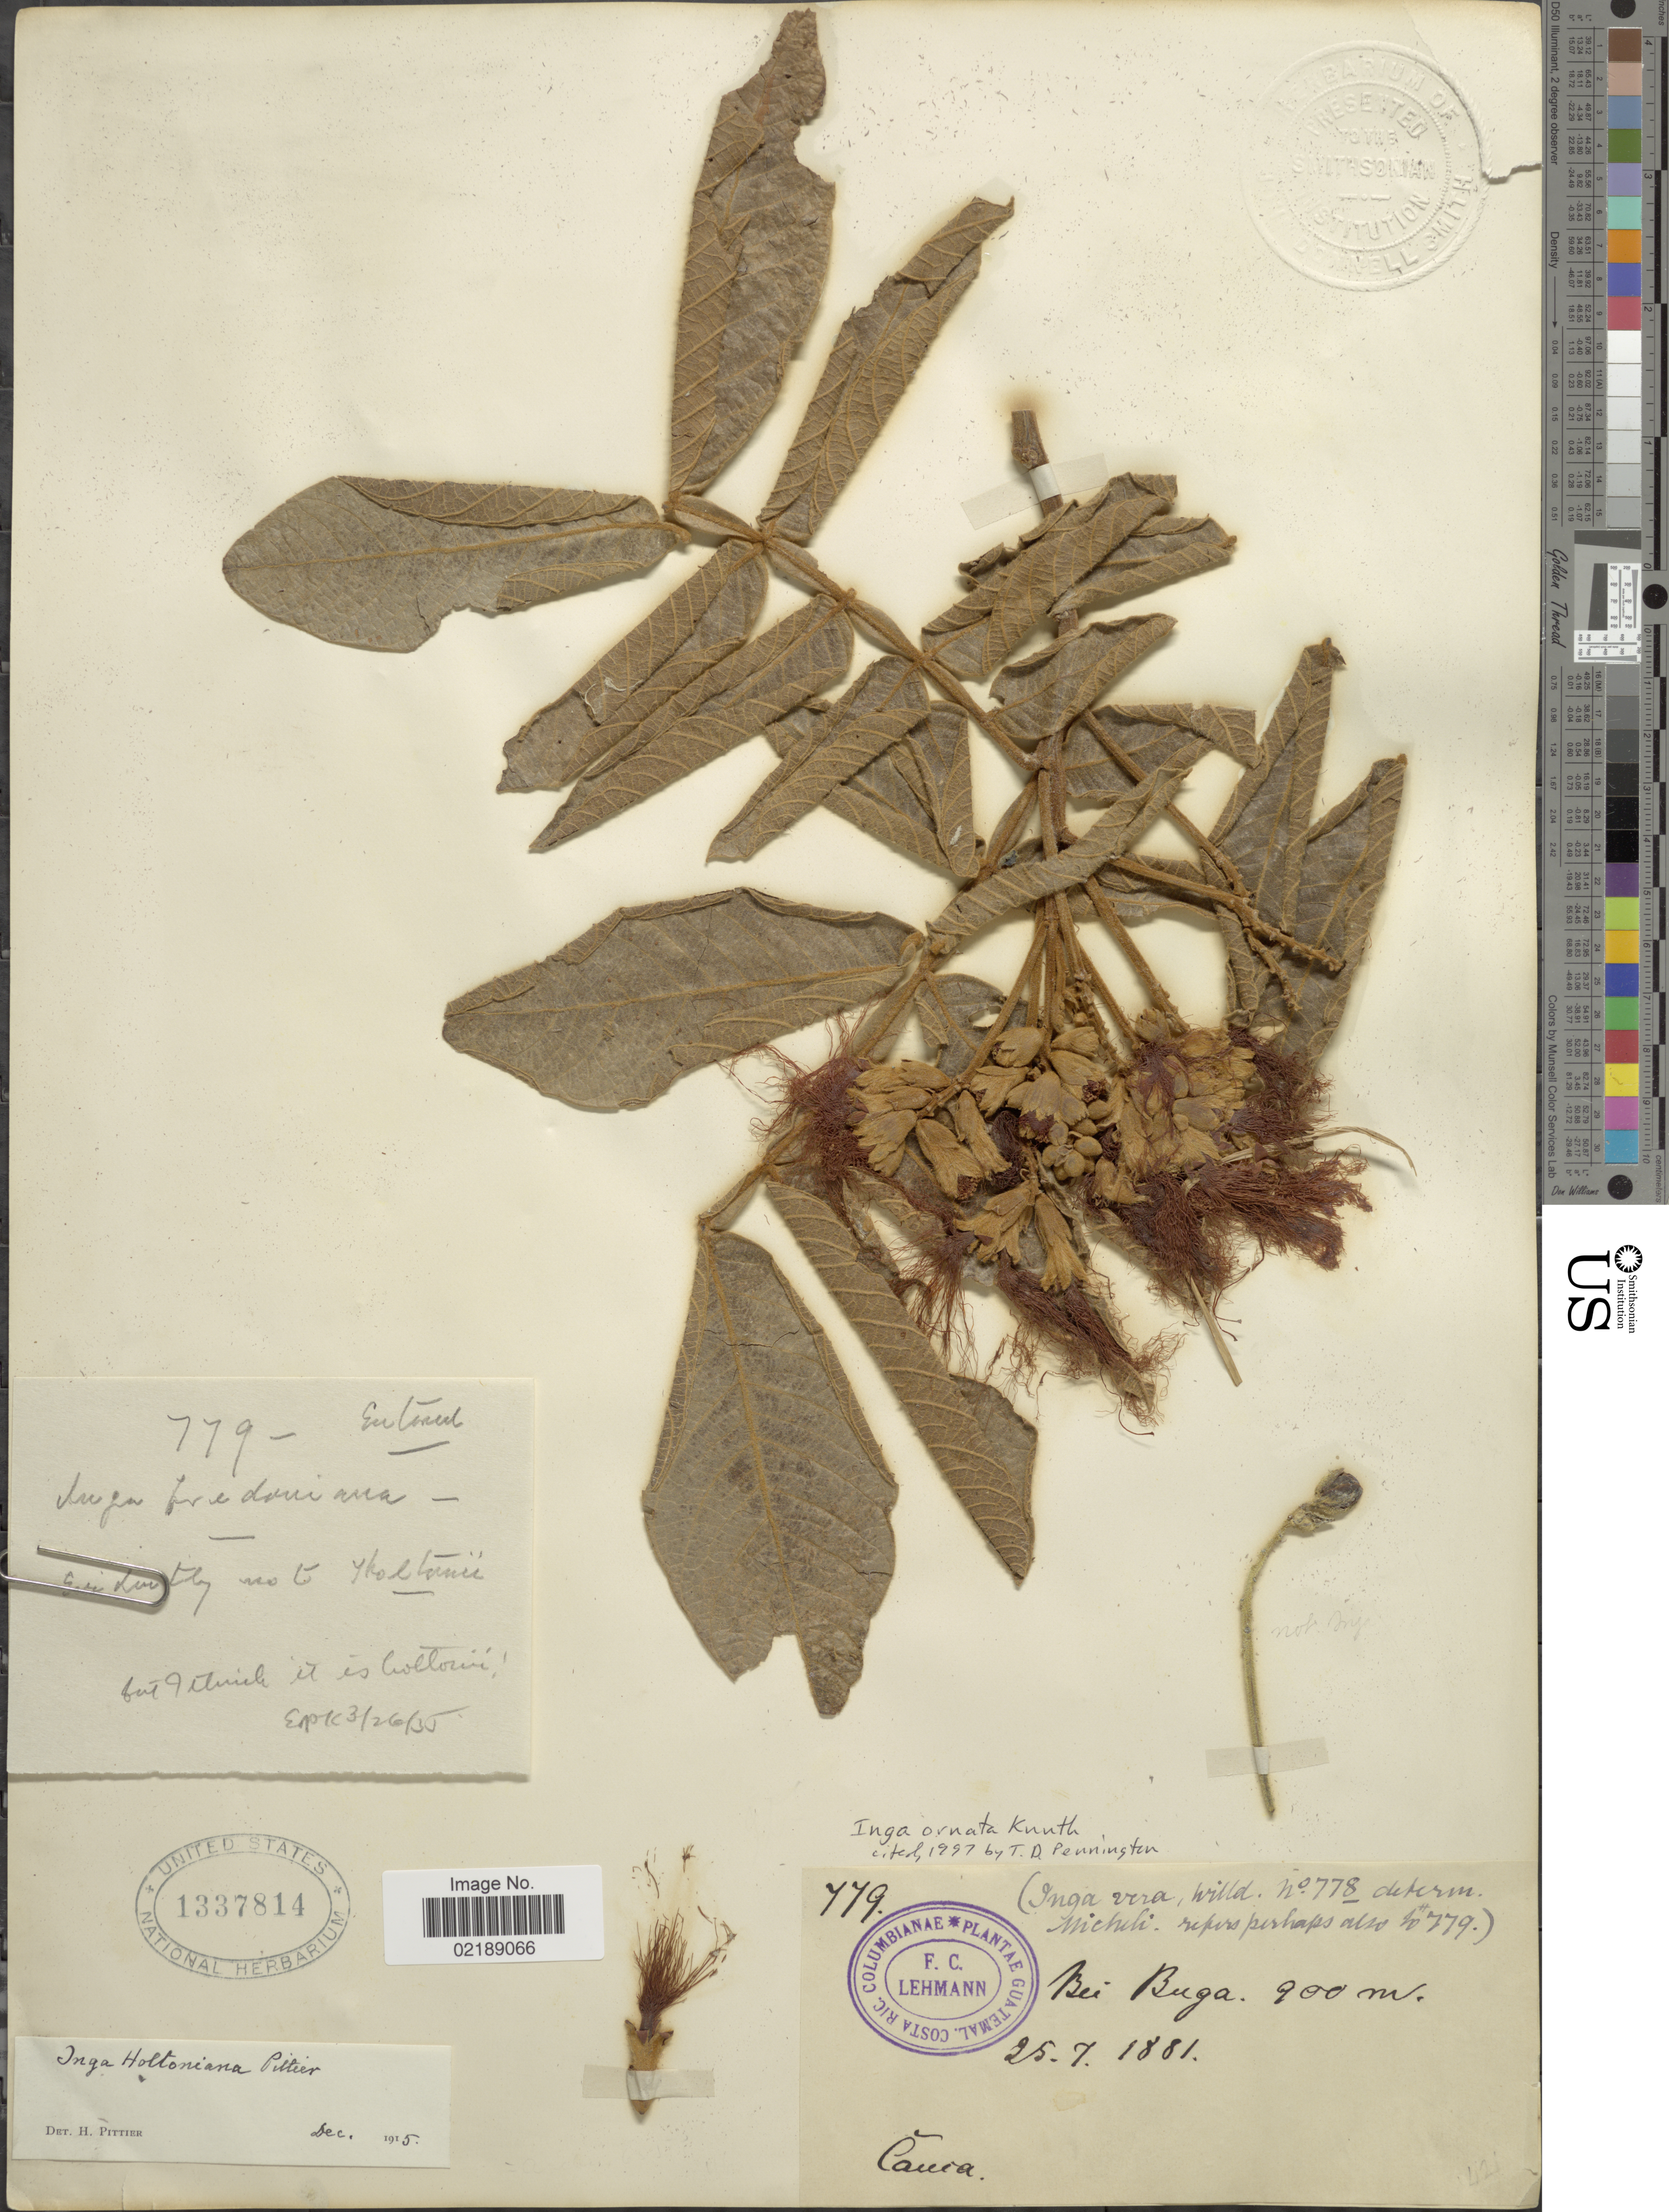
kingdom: Plantae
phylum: Tracheophyta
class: Magnoliopsida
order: Fabales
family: Fabaceae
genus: Inga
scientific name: Inga ornata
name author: Kunth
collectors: F. C. Lehmann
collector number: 779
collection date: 1881-07-25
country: Colombia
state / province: Cauca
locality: Bei Buga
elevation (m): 900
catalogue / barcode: US 1337814